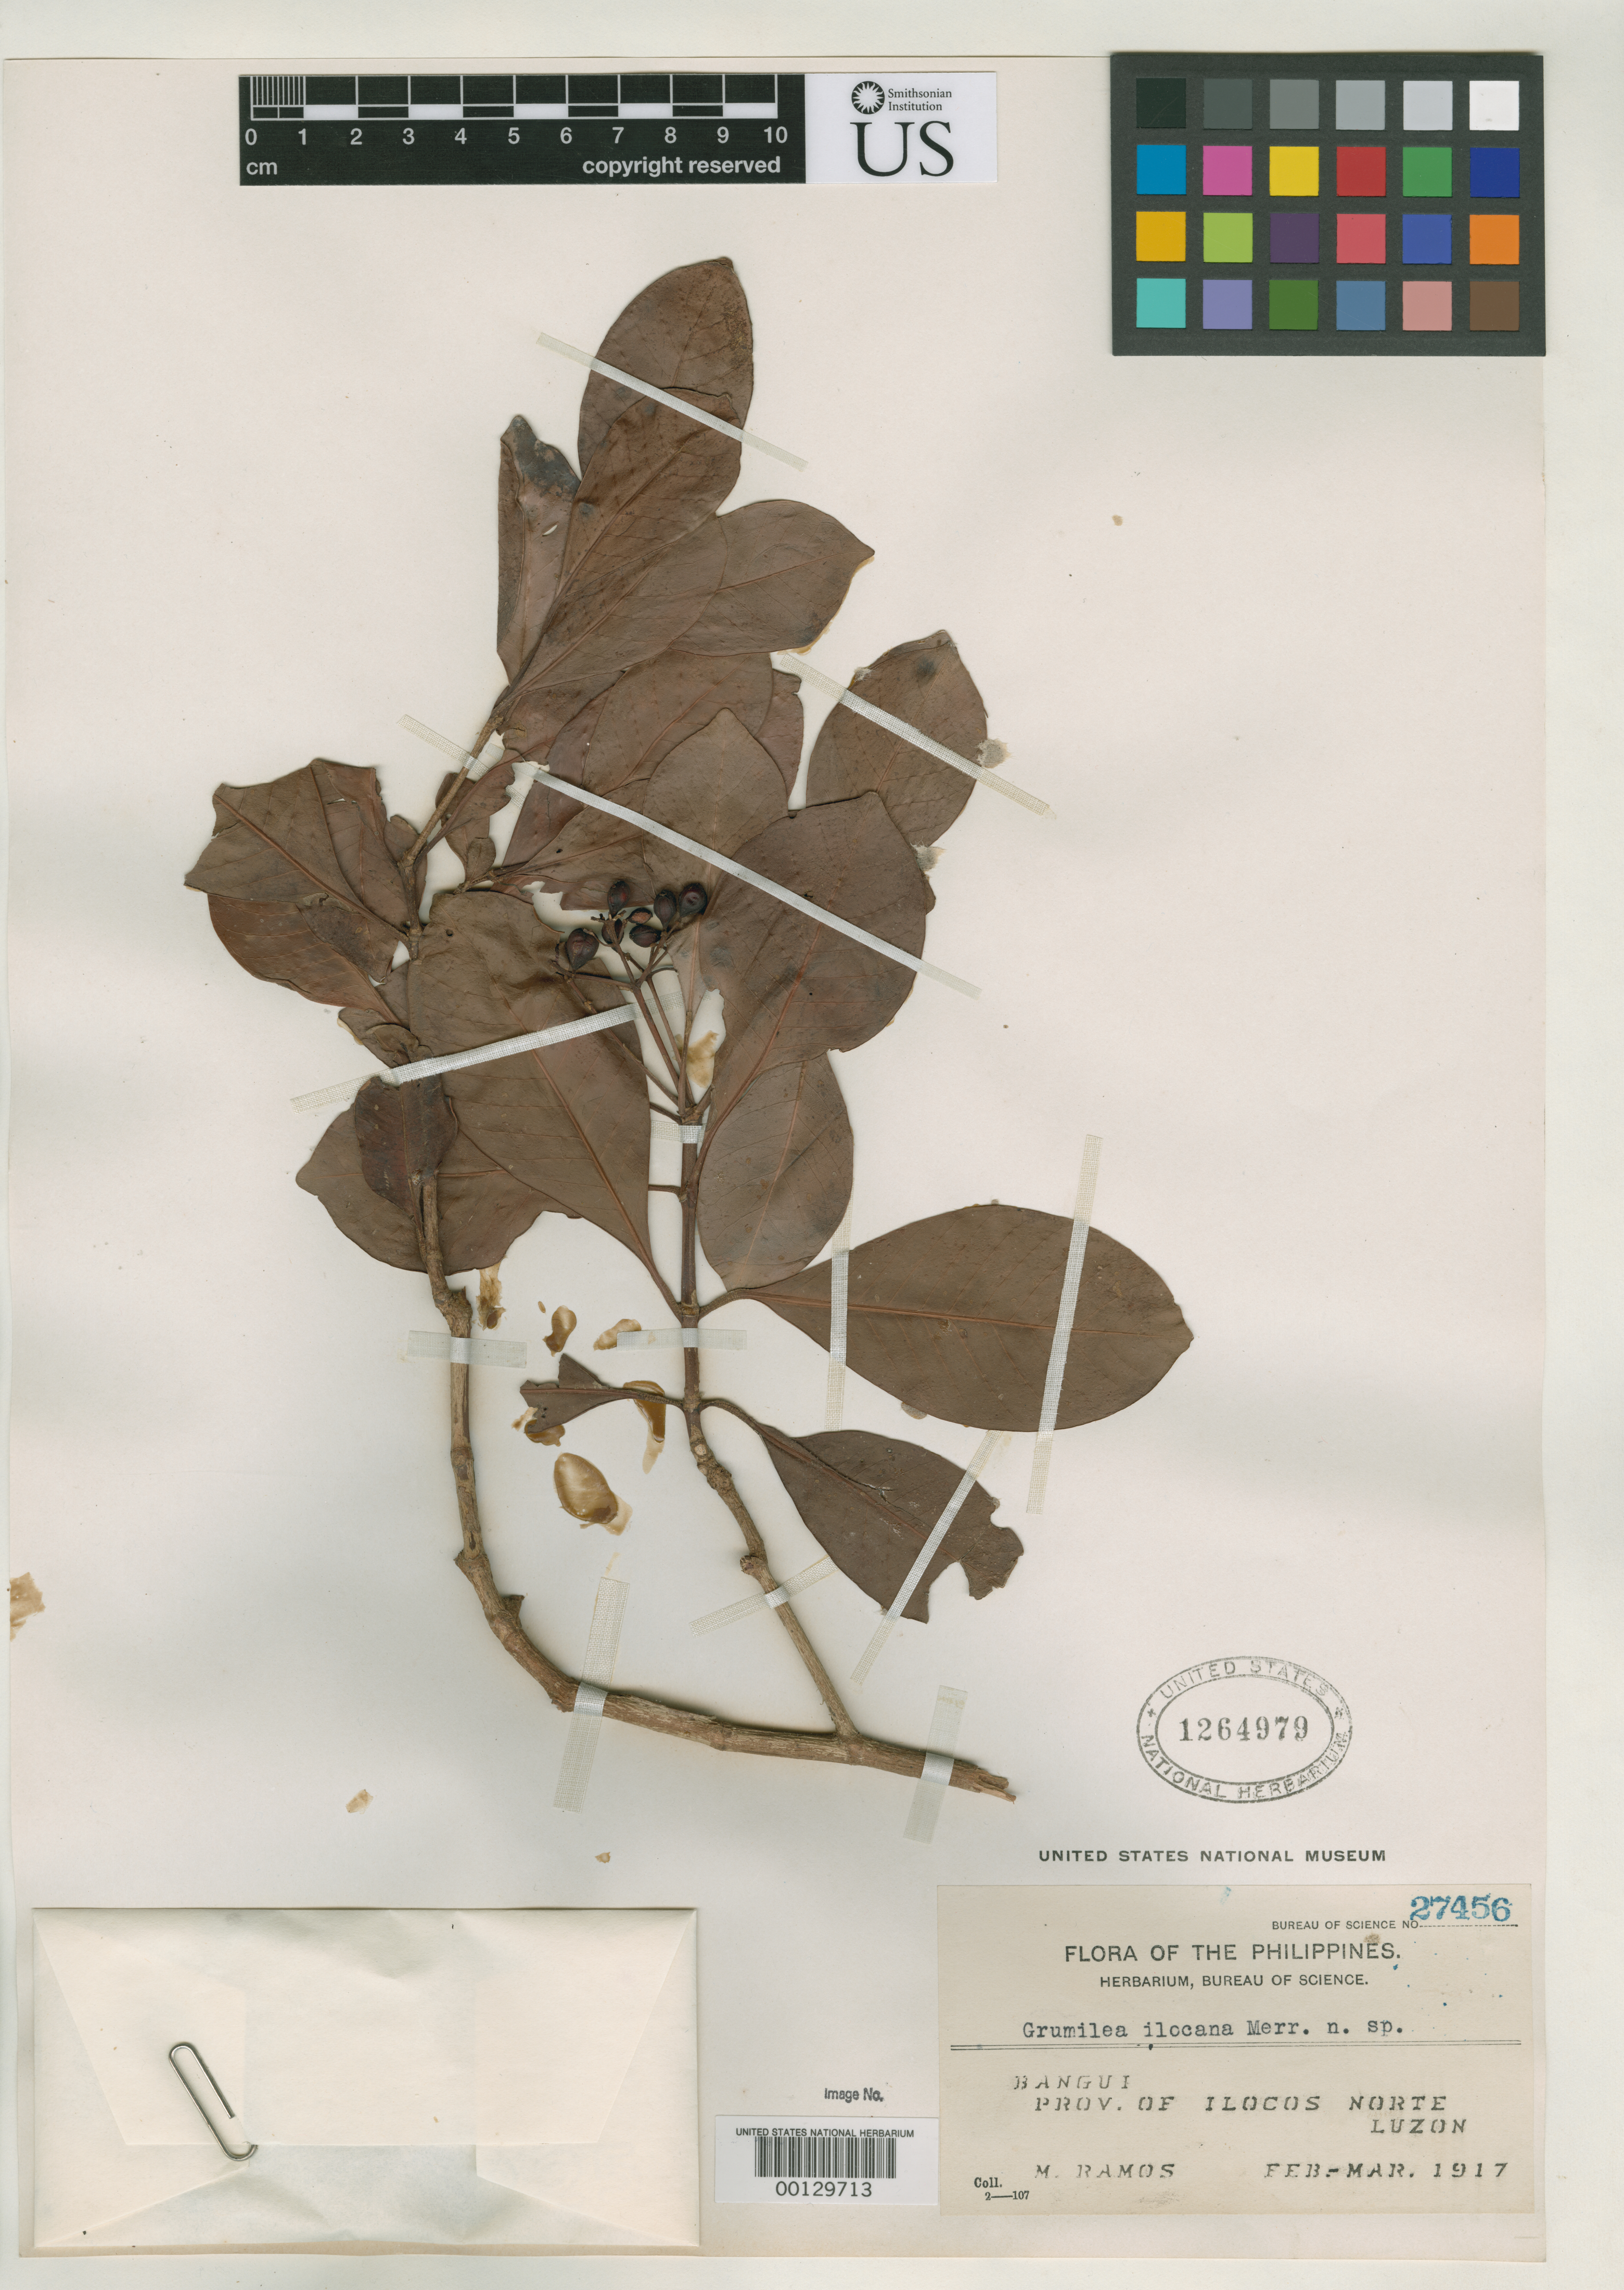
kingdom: Plantae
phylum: Tracheophyta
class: Magnoliopsida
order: Gentianales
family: Rubiaceae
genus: Grumilea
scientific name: Grumilea ilocana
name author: Merr.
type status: Isotype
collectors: M. Ramos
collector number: Bur. Sci. 27456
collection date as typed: Feb 1917 to -- Mar 1917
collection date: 1917-02/1917-03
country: Philippines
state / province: Ilocos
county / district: Ilocos Norte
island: Luzon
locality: Bangui.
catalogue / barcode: US 1264979